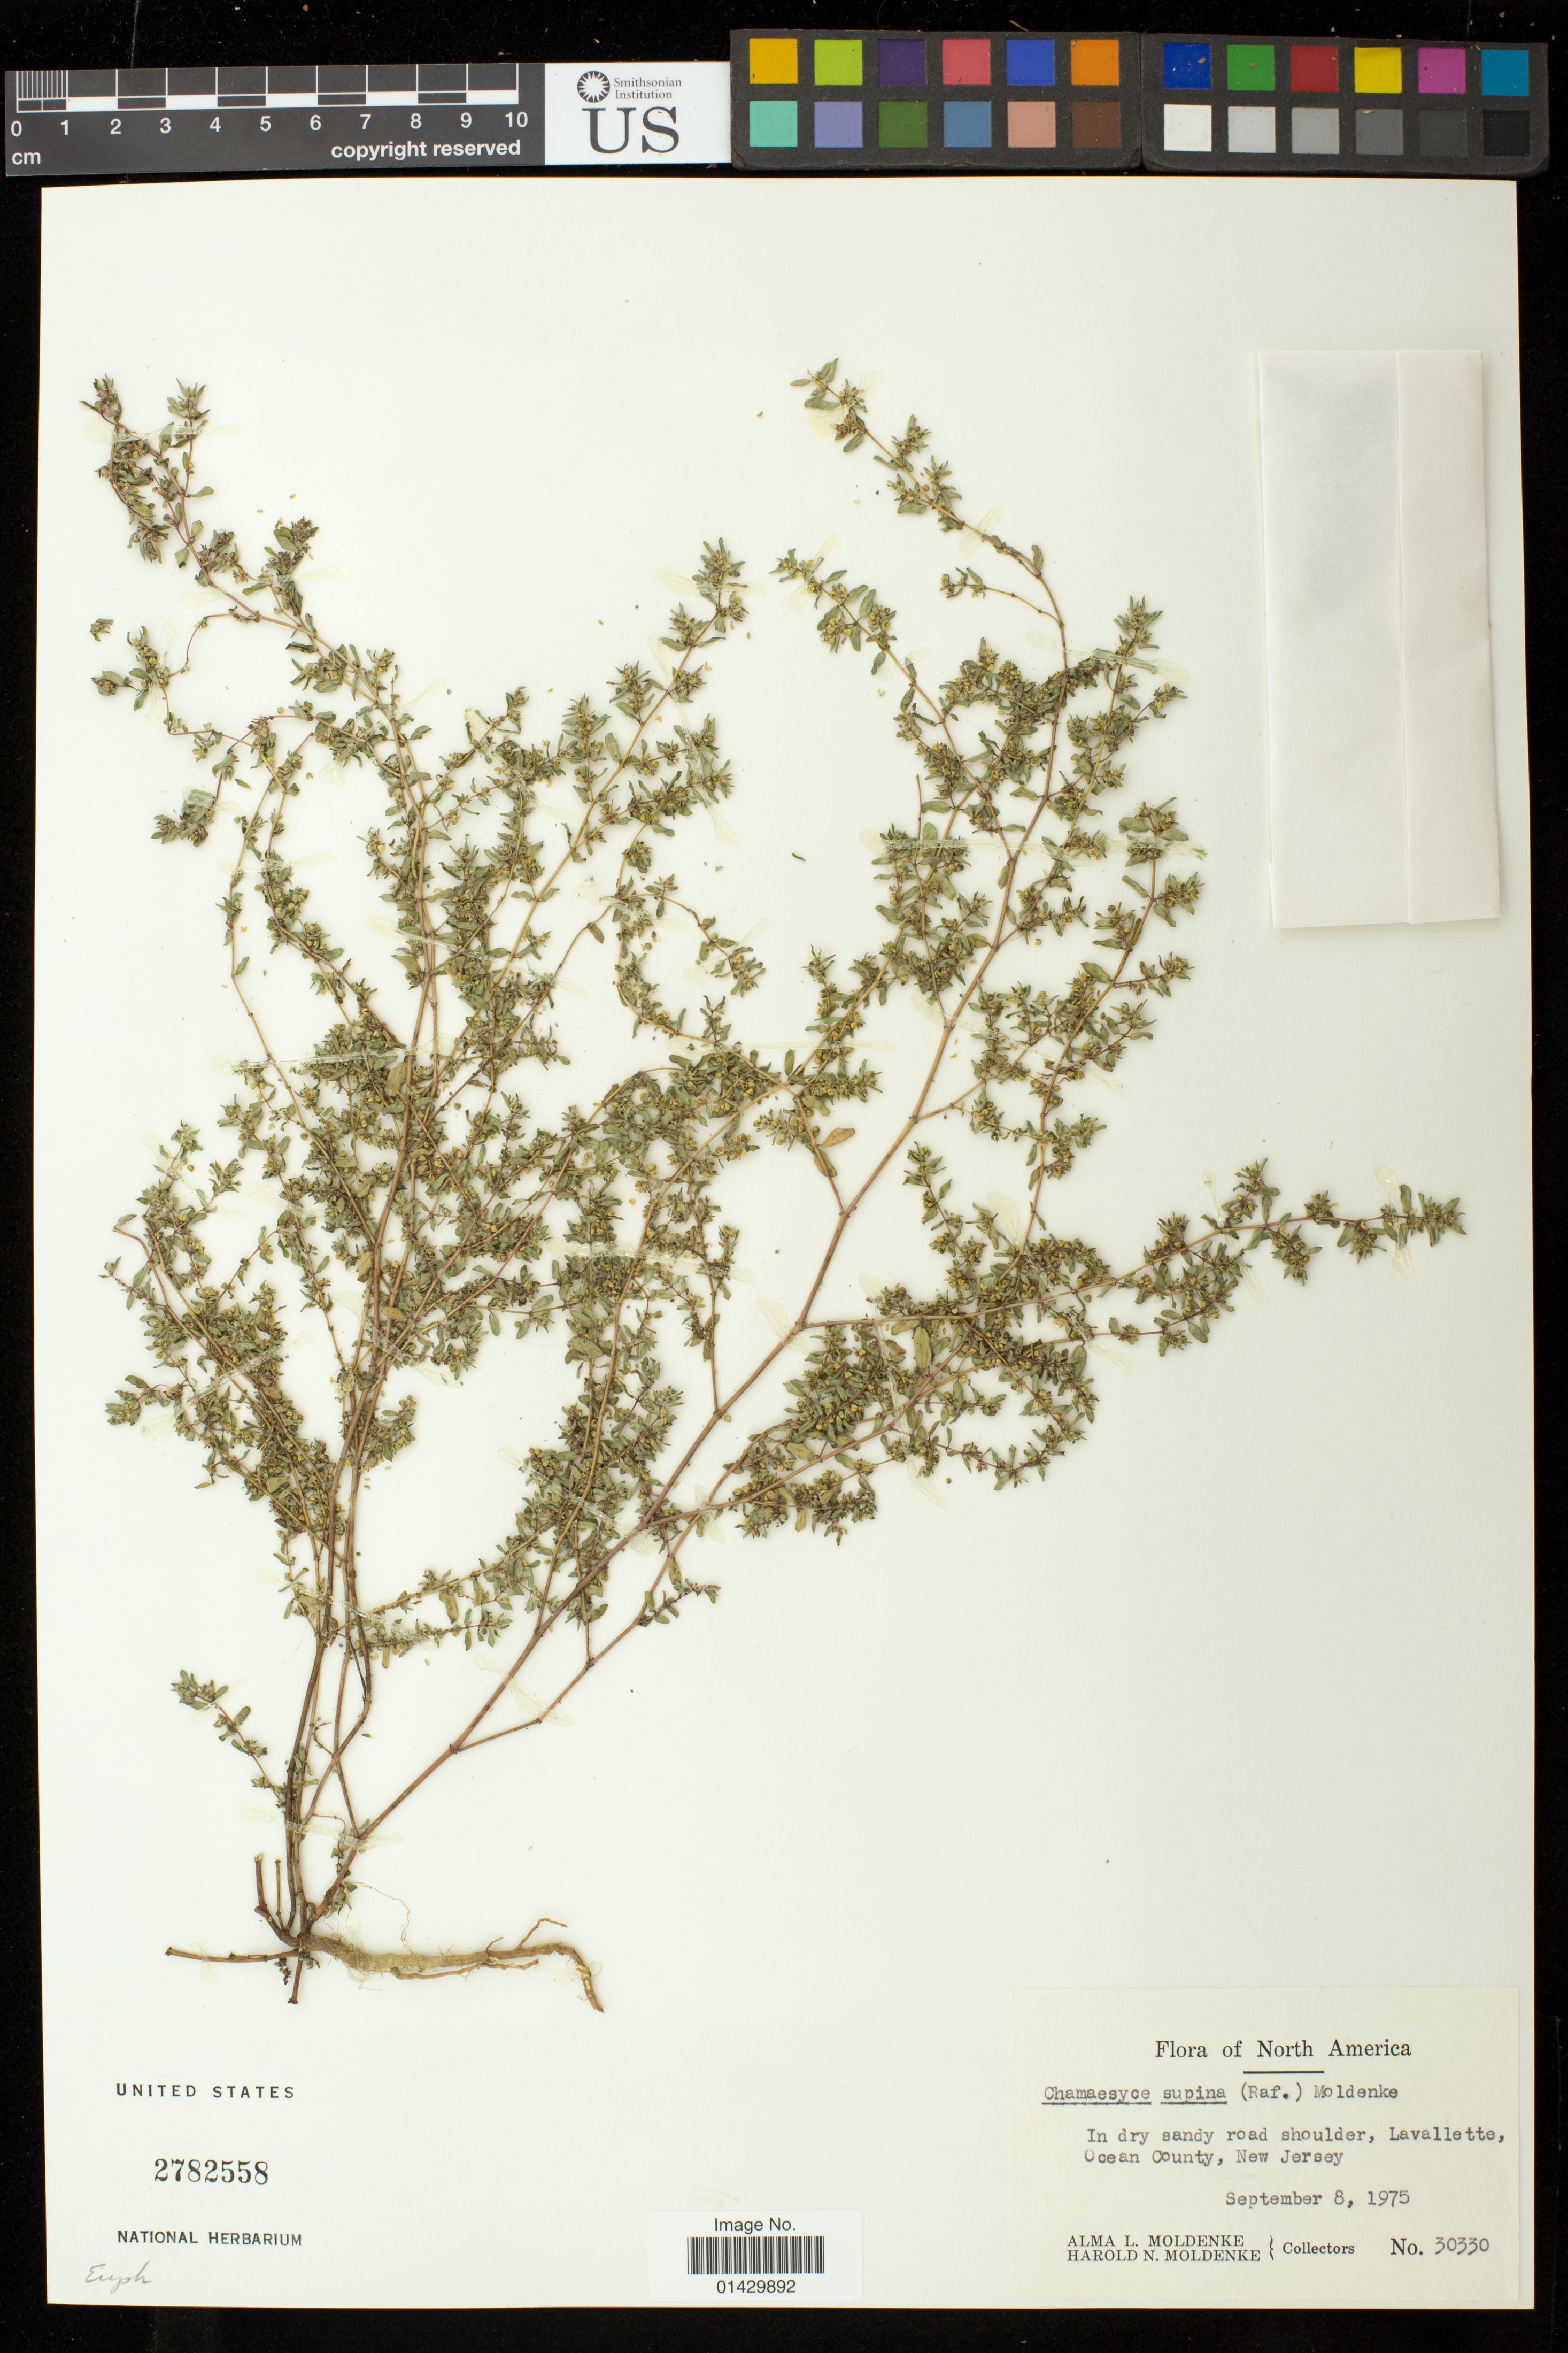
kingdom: Plantae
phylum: Tracheophyta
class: Magnoliopsida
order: Malpighiales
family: Euphorbiaceae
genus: Euphorbia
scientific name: Euphorbia maculata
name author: L.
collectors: A. L. Moldenke & H. N. Moldenke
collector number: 30330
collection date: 1975-09-08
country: United States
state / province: New Jersey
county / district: Ocean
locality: In a dry sandy road shoulder, Lavallette, Ocean County, New Jersey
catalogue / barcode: US 2782558